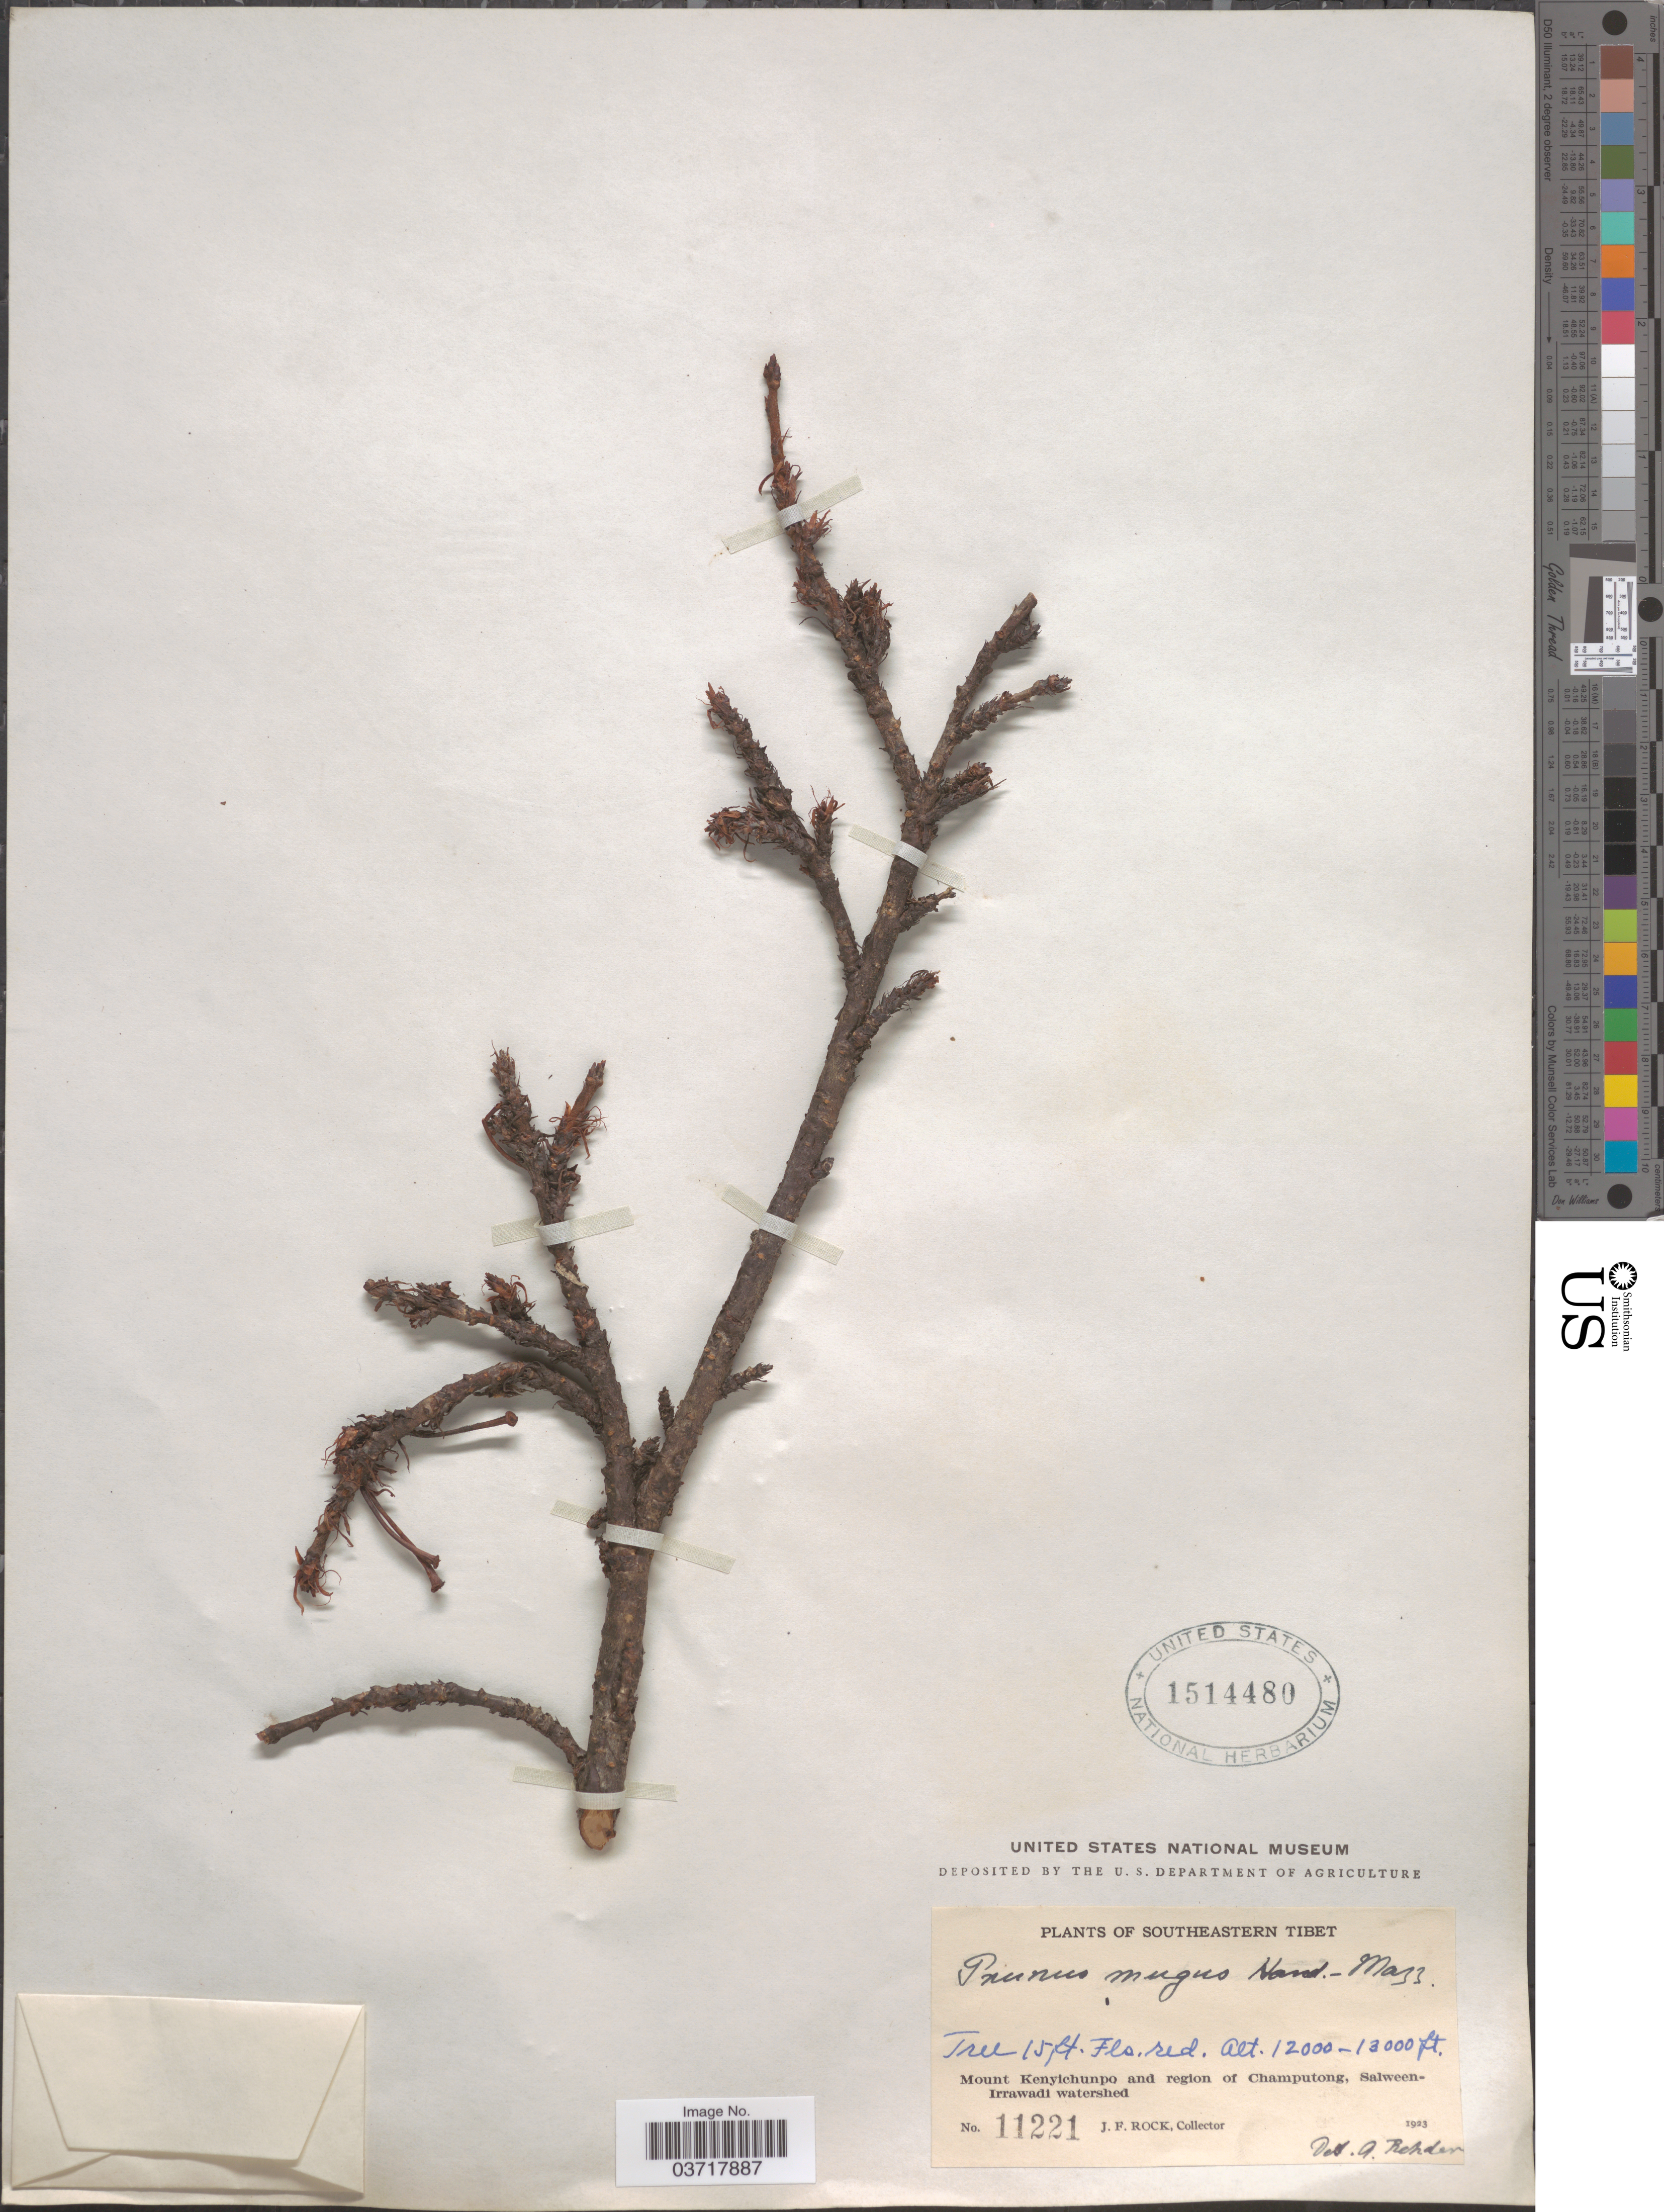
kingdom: Plantae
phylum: Tracheophyta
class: Magnoliopsida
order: Rosales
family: Rosaceae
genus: Prunus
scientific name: Prunus mugus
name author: Hand.-Mazz.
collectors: J. Rock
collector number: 11221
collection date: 1923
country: China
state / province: Xizang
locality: Southeastern Tibet. Mount Kenyichunpo and region of Champutong, Salween-Irrawadi watershed.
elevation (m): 3658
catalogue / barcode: US 1514480